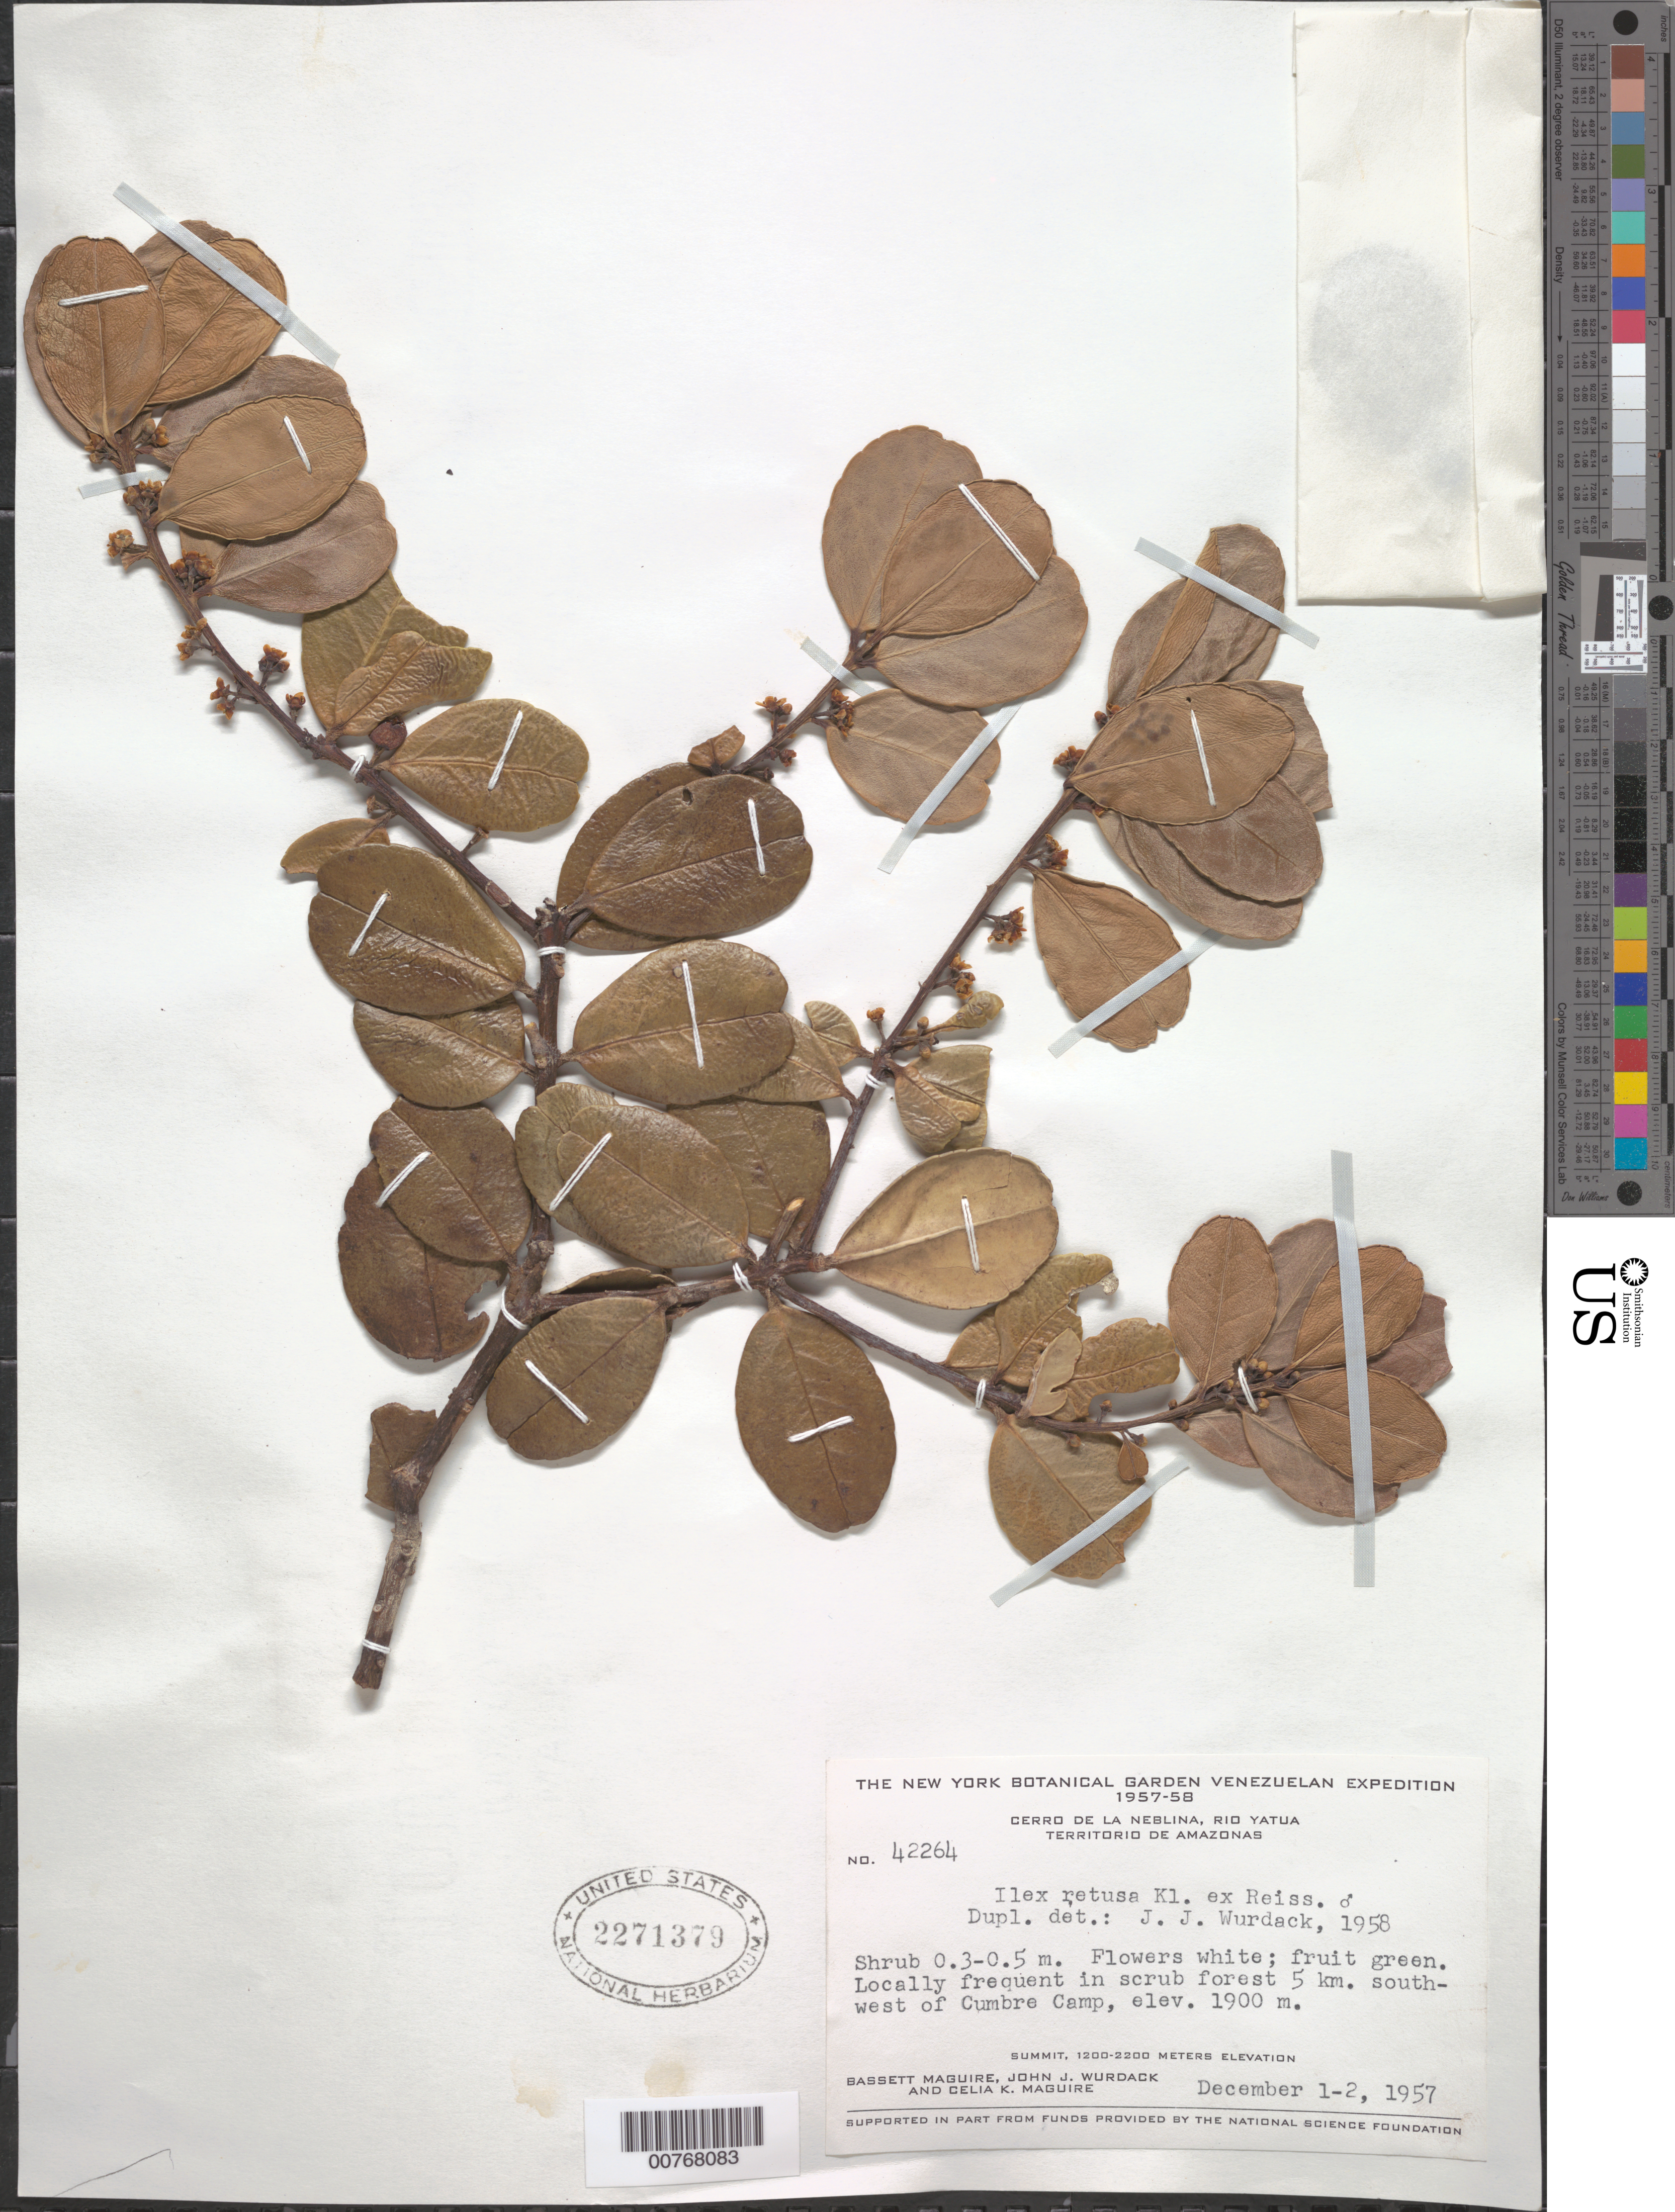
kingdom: Plantae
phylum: Tracheophyta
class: Magnoliopsida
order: Aquifoliales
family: Aquifoliaceae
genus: Ilex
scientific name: Ilex retusa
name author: Klotzsch ex Reissek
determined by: Wurdack, John J., (US), US (UNITED STATES)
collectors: B. Maguire, J. J. Wurdack & C. K. Maguire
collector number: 42264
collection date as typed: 1-Dec-57 to 2-Dec-57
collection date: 1957-12-01/1957-12-02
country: Venezuela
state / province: Amazonas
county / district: Río Negro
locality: Cerro de la Neblina, Río Yatua, 5 km SW of Cumbre Camp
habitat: Scrub forest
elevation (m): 1900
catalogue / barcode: US 2271379